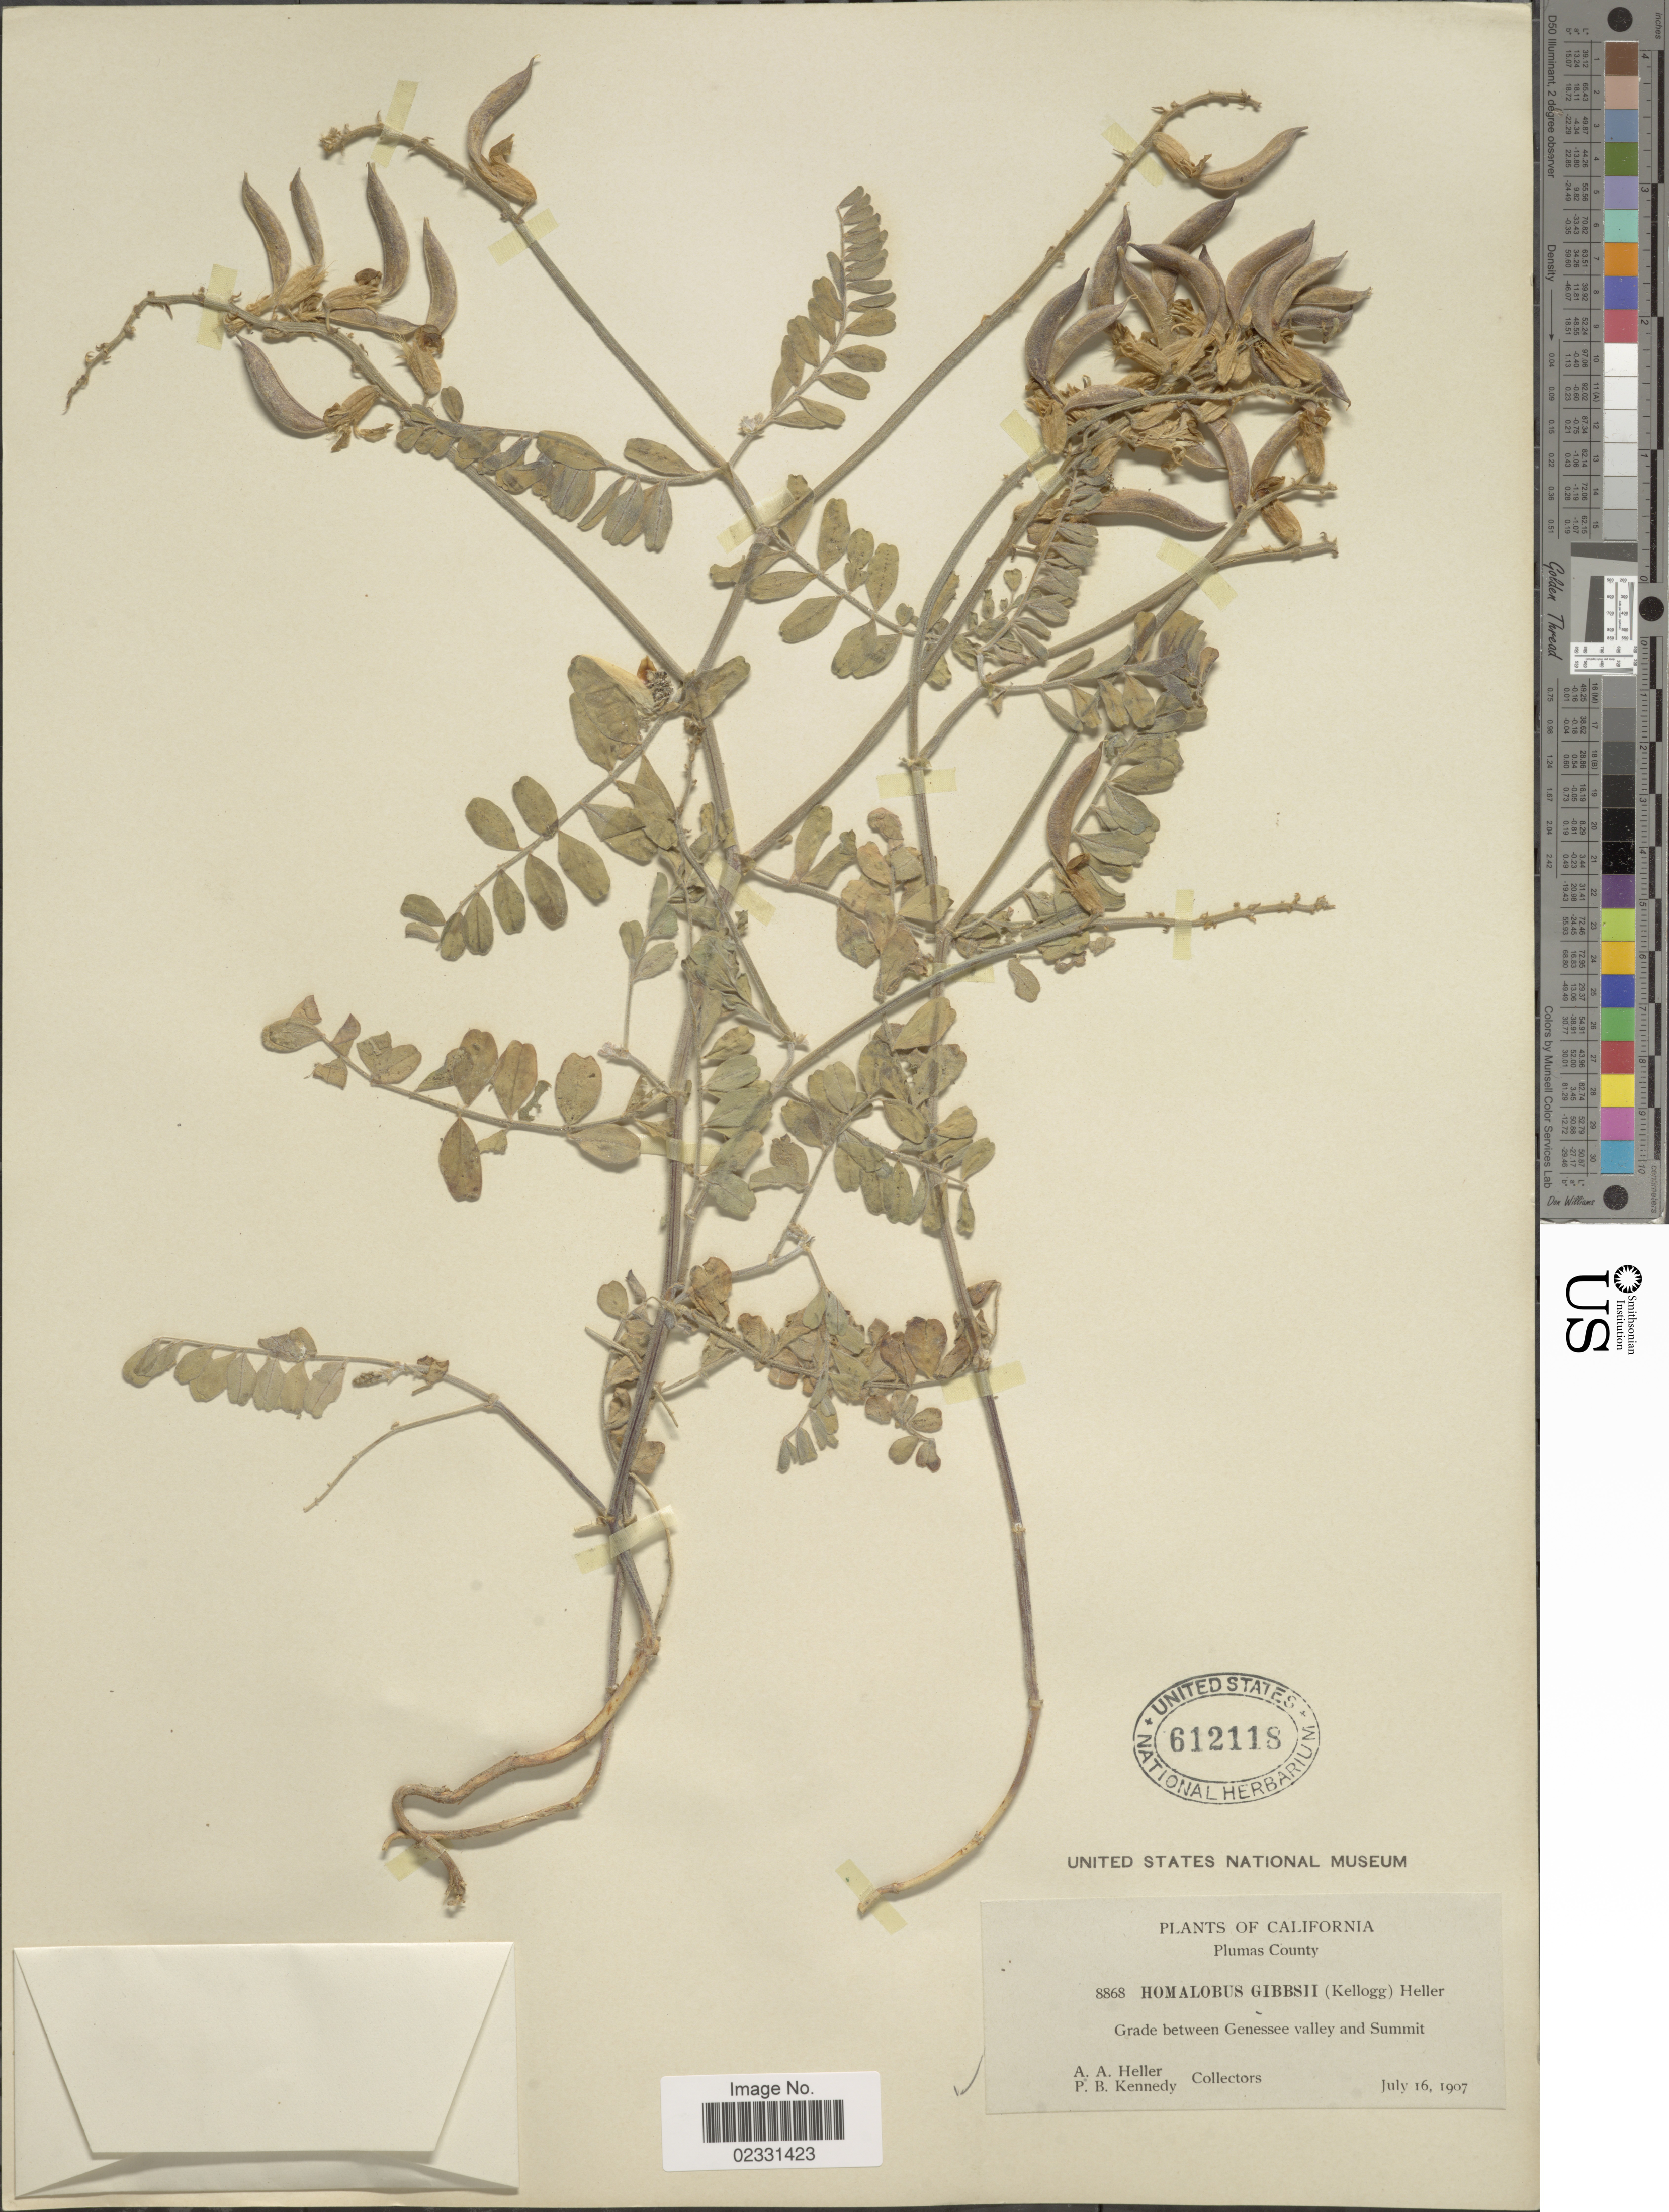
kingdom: Plantae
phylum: Tracheophyta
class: Magnoliopsida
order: Fabales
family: Fabaceae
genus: Astragalus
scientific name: Astragalus gibbsii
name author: Kellogg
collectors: A. A. Heller & P. B. Kennedy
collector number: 8868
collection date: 1907-07-16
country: United States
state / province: California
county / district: Plumas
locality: Plumas County, Grade between Genessee valley and Summit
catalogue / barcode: US 612118